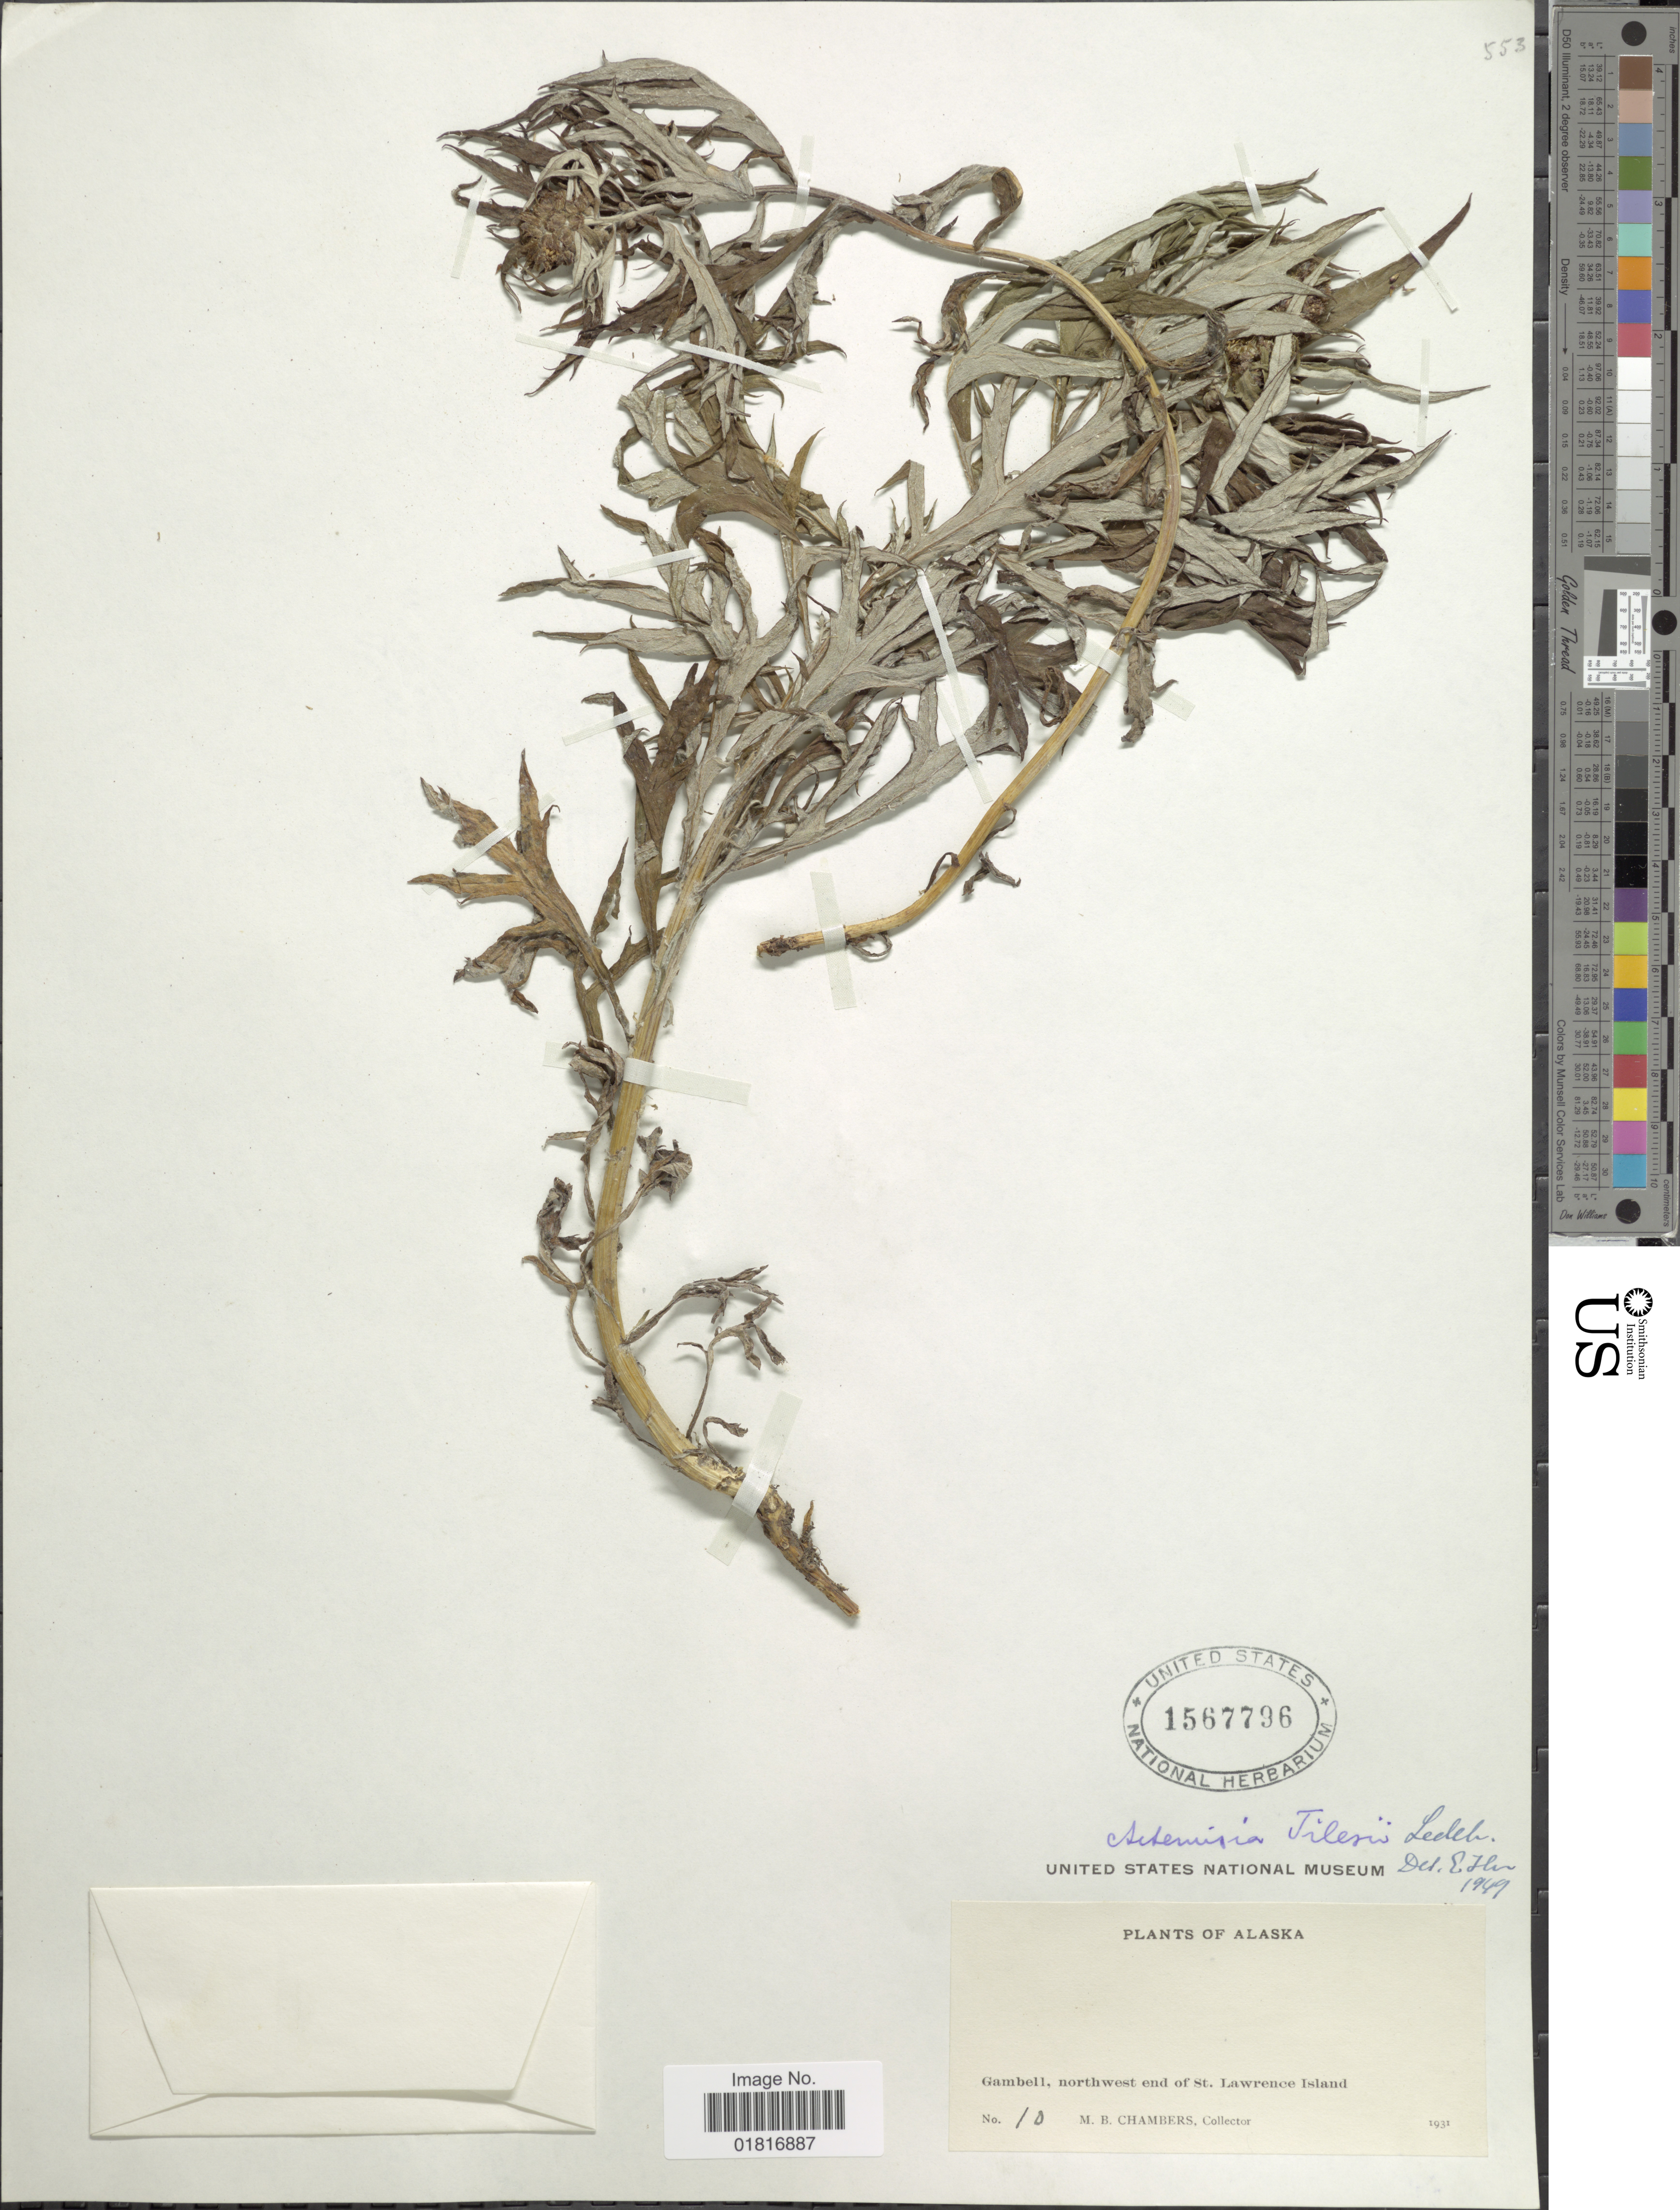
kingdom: Plantae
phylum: Tracheophyta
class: Magnoliopsida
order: Asterales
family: Asteraceae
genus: Artemisia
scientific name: Artemisia tilesii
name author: Ledeb.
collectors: M. Chambers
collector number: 10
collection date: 1931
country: United States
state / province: Alaska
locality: Gambell, northwest end of St. Lawrence Island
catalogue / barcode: US 1567796